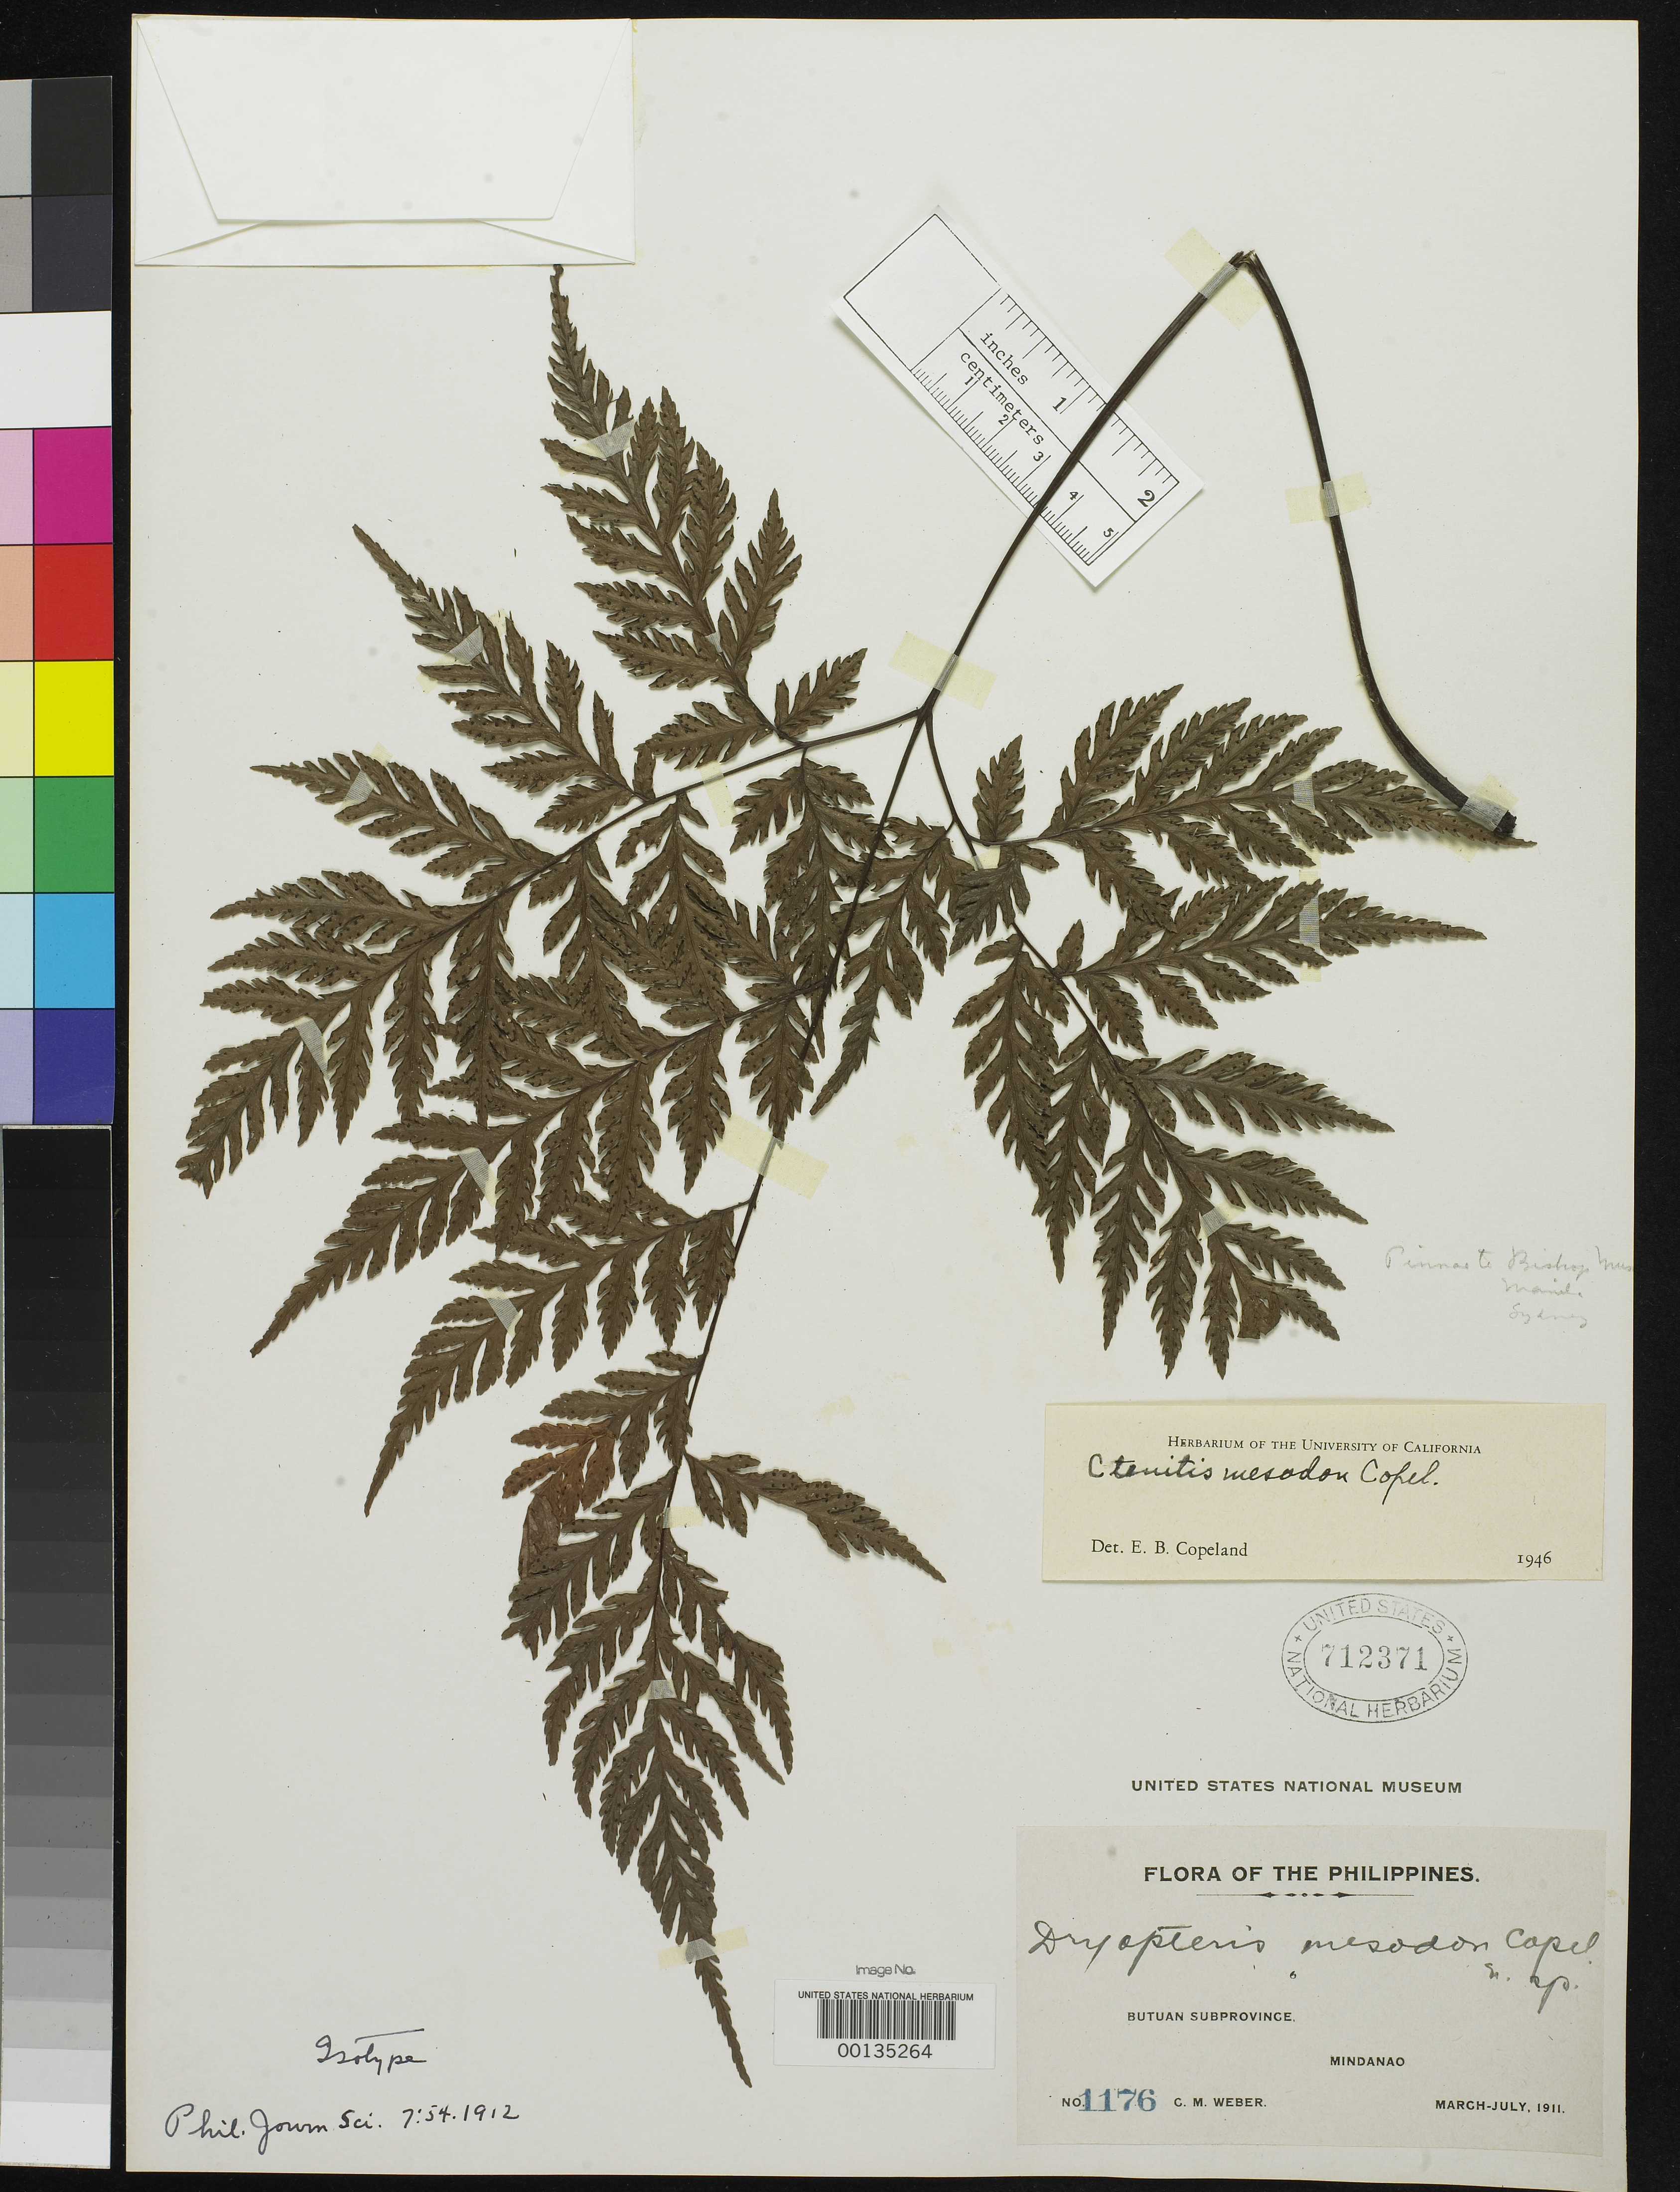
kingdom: Plantae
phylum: Tracheophyta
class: Polypodiopsida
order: Polypodiales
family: Dryopteridaceae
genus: Dryopteris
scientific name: Dryopteris mesodon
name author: Copel.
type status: Isotype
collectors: C. M. Weber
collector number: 1176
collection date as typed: Mar 1911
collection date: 1911-03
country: Philippines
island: Mindanao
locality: Butuan Subprovince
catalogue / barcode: US 712371